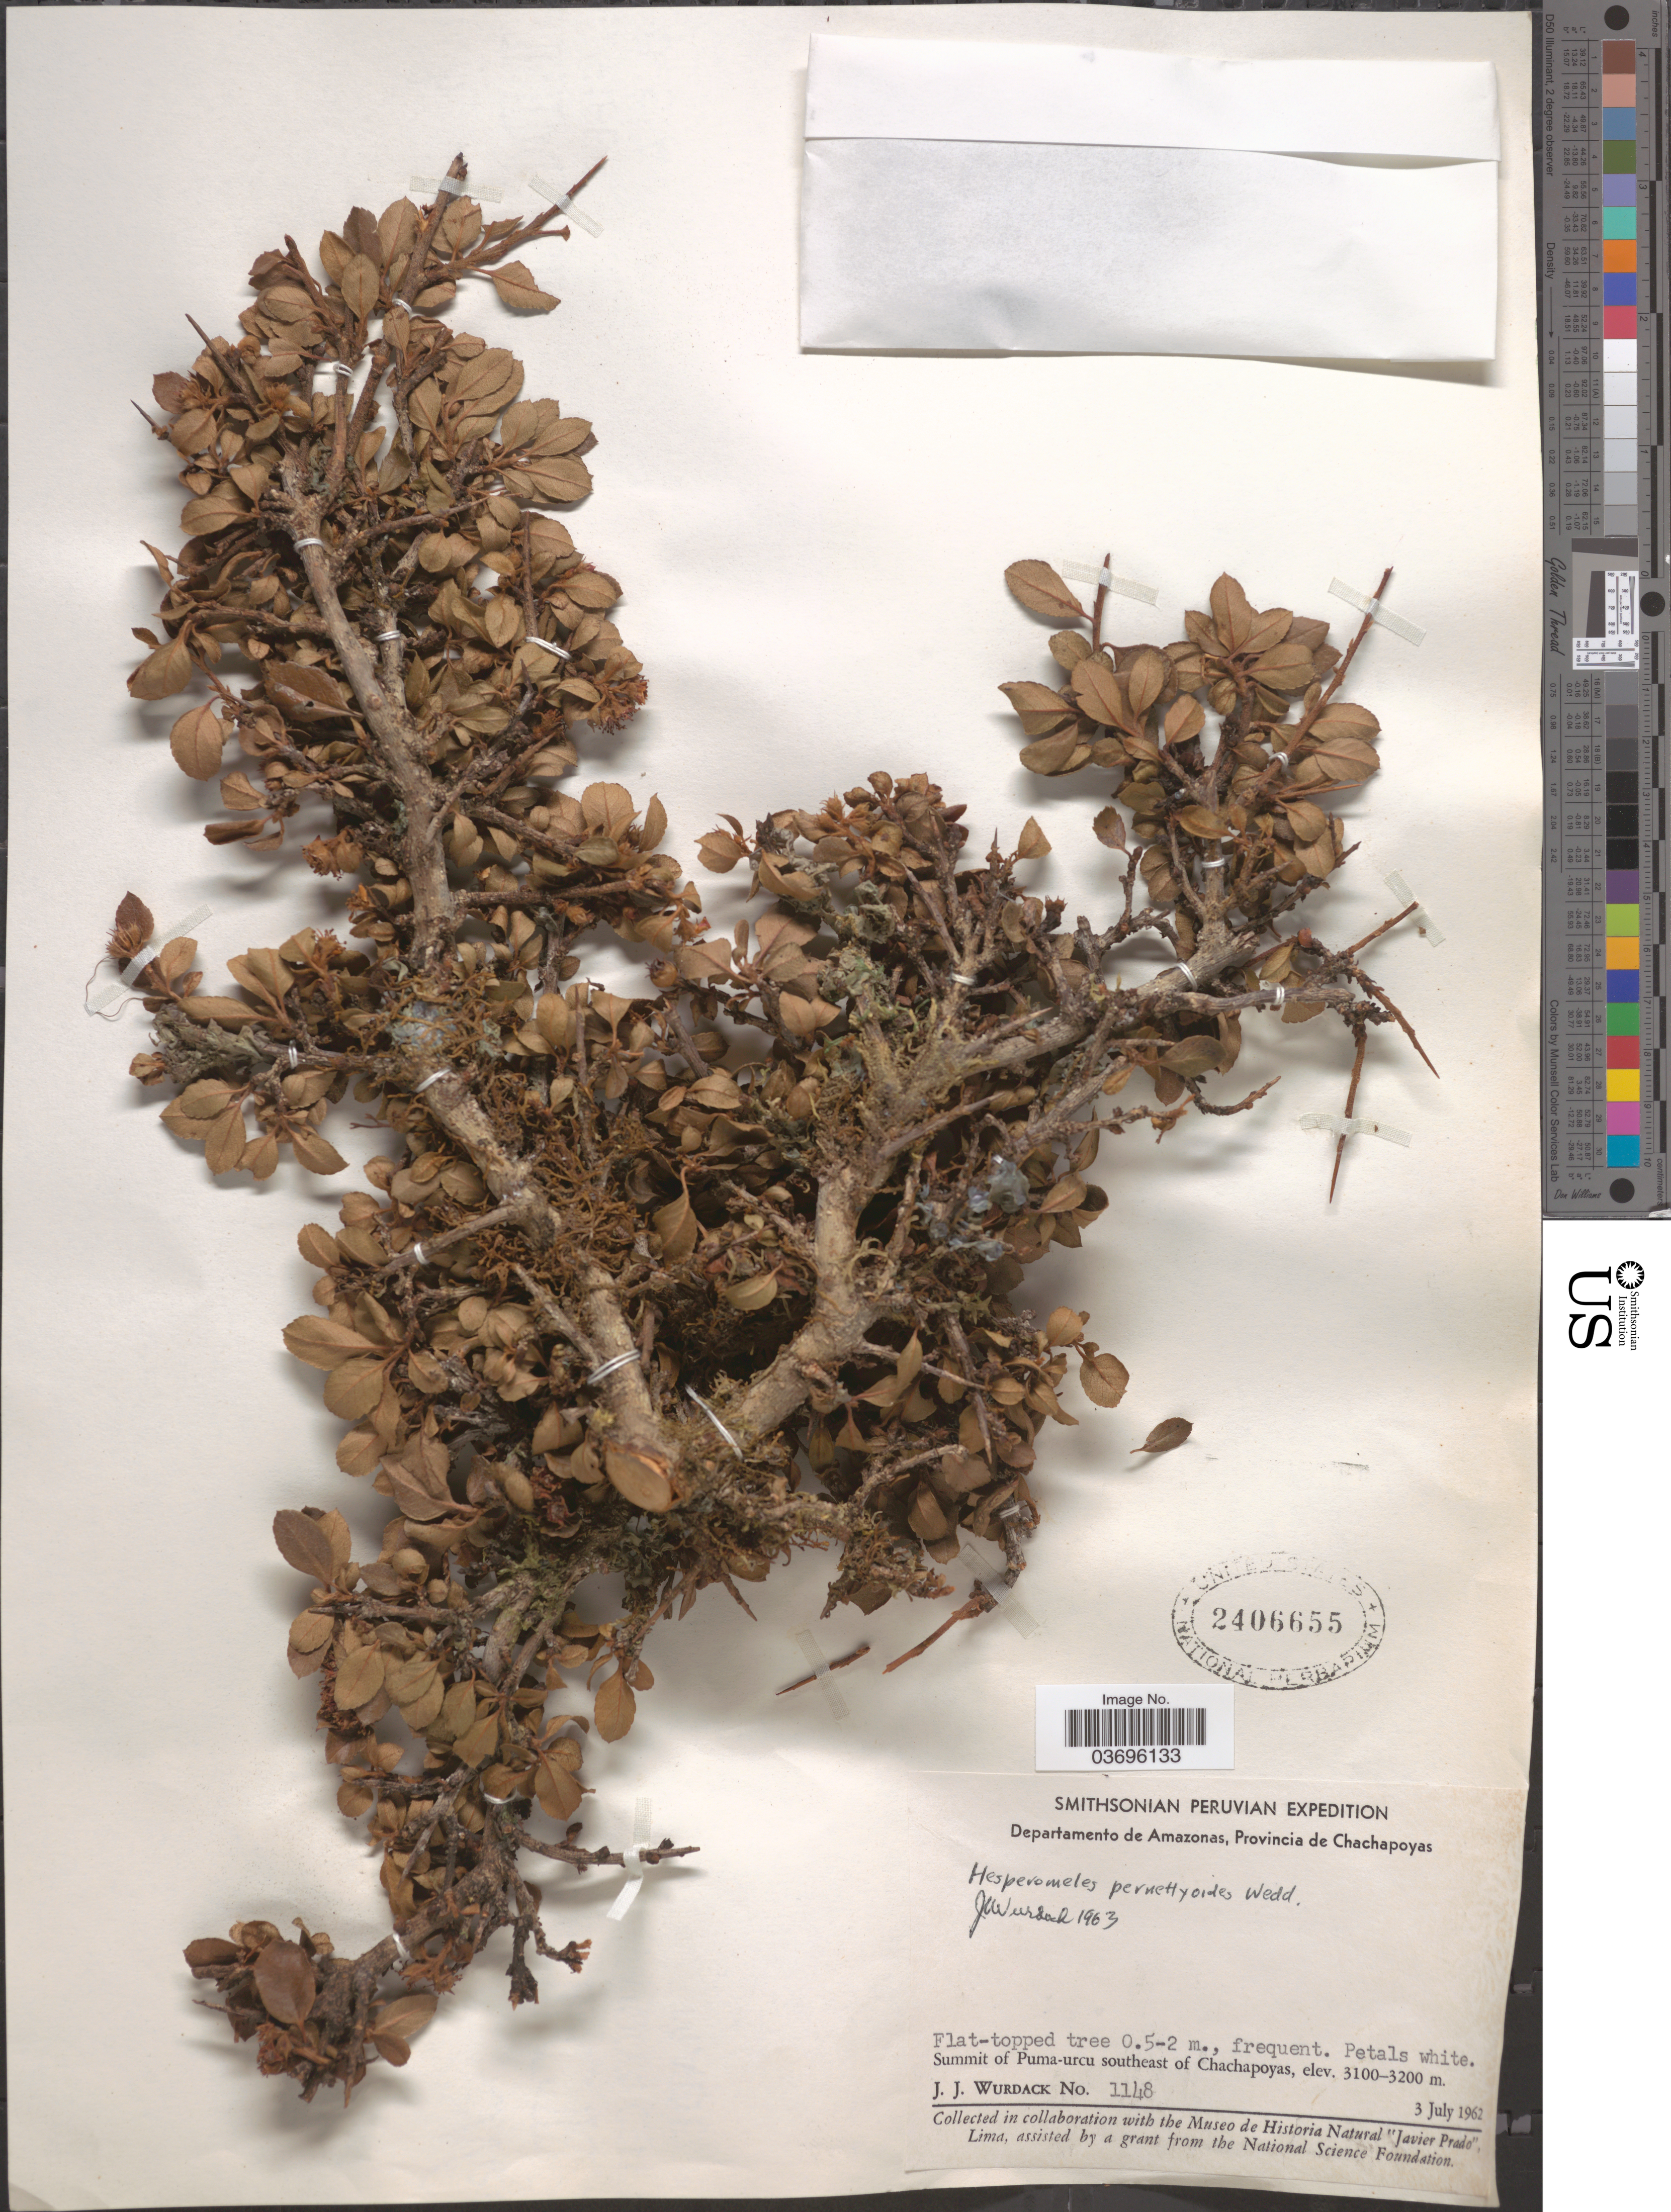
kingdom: Plantae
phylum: Tracheophyta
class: Magnoliopsida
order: Rosales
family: Rosaceae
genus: Hesperomeles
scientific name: Hesperomeles pernettyoides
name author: Wedd.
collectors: J. J. Wurdack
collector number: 1148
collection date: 1962-07-03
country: Peru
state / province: Amazonas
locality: Departamento de Amazonas, Provincia de Chachapoyas. Summit of Puma-urcu southeast of Chachapoyas.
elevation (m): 3100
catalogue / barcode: US 2406655